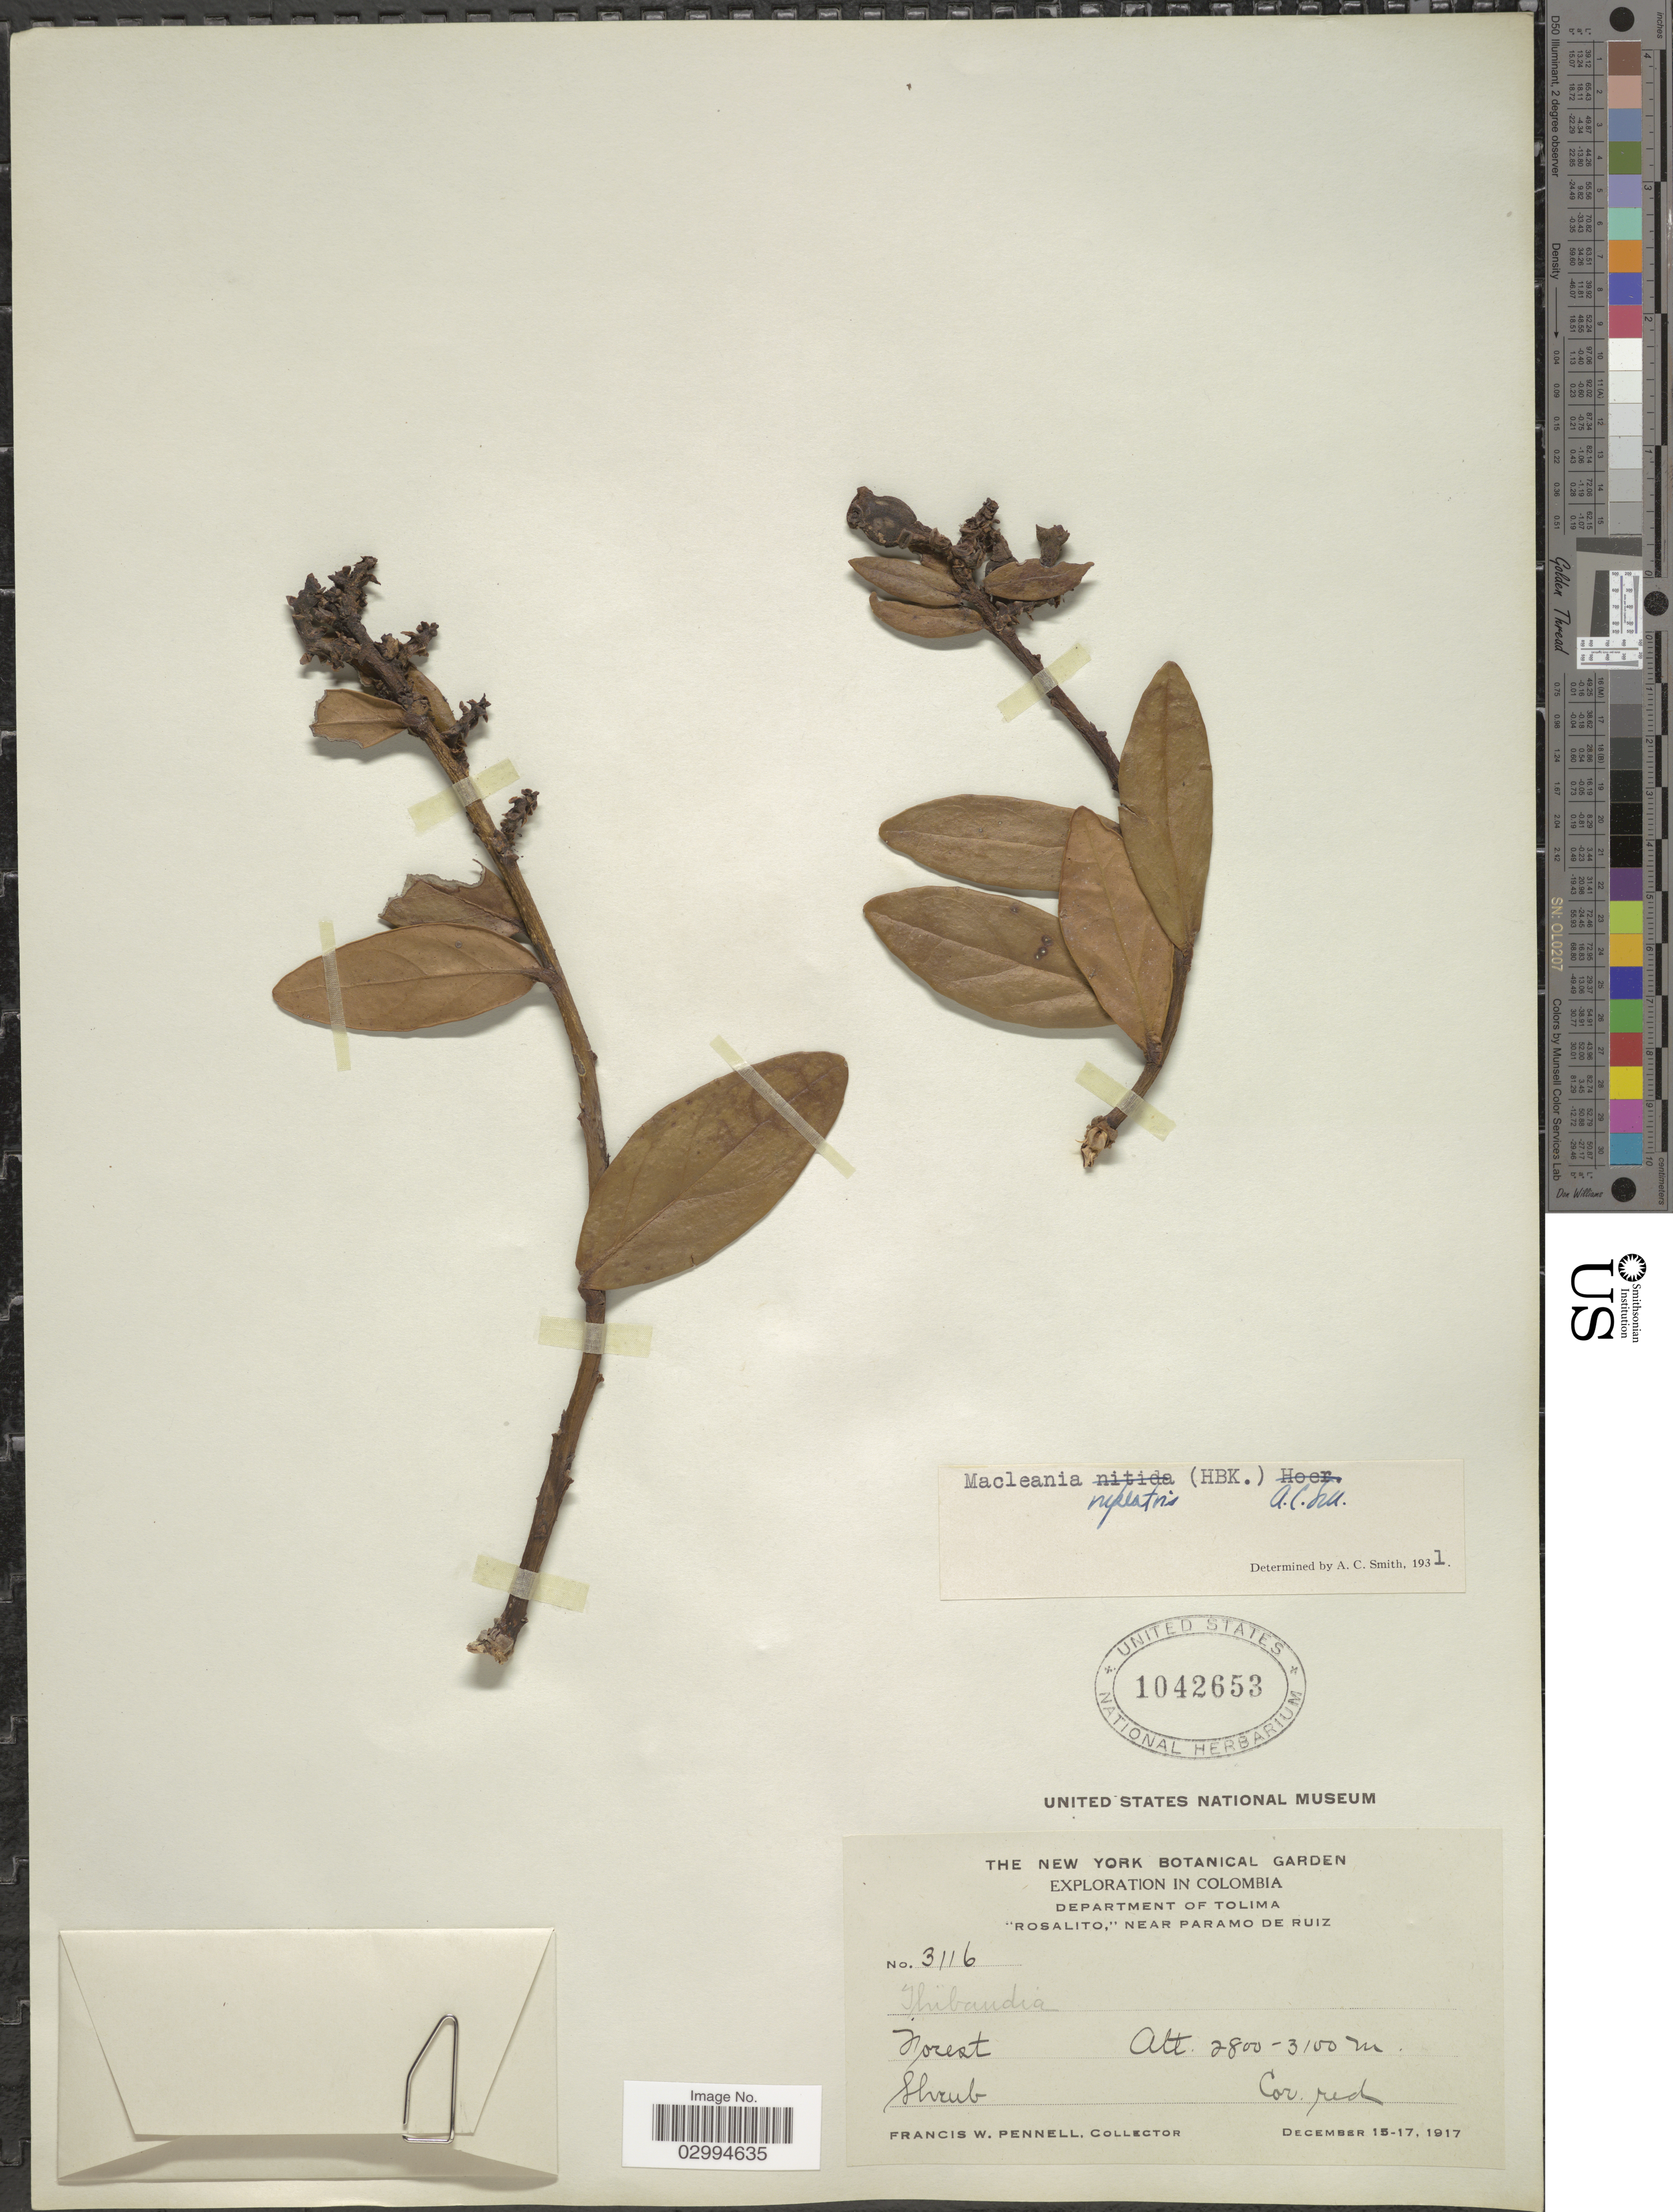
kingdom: Plantae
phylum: Tracheophyta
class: Magnoliopsida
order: Ericales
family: Ericaceae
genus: Macleania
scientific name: Macleania rupestris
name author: (Kunth) A.C. Sm.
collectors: F. W. Pennell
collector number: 3116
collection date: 1917-12-15/1917-12-17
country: Colombia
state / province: Tolima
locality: Department of Tolima. "Rosalito," near Paramo de Ruiz.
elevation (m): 2800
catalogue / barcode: US 1042653